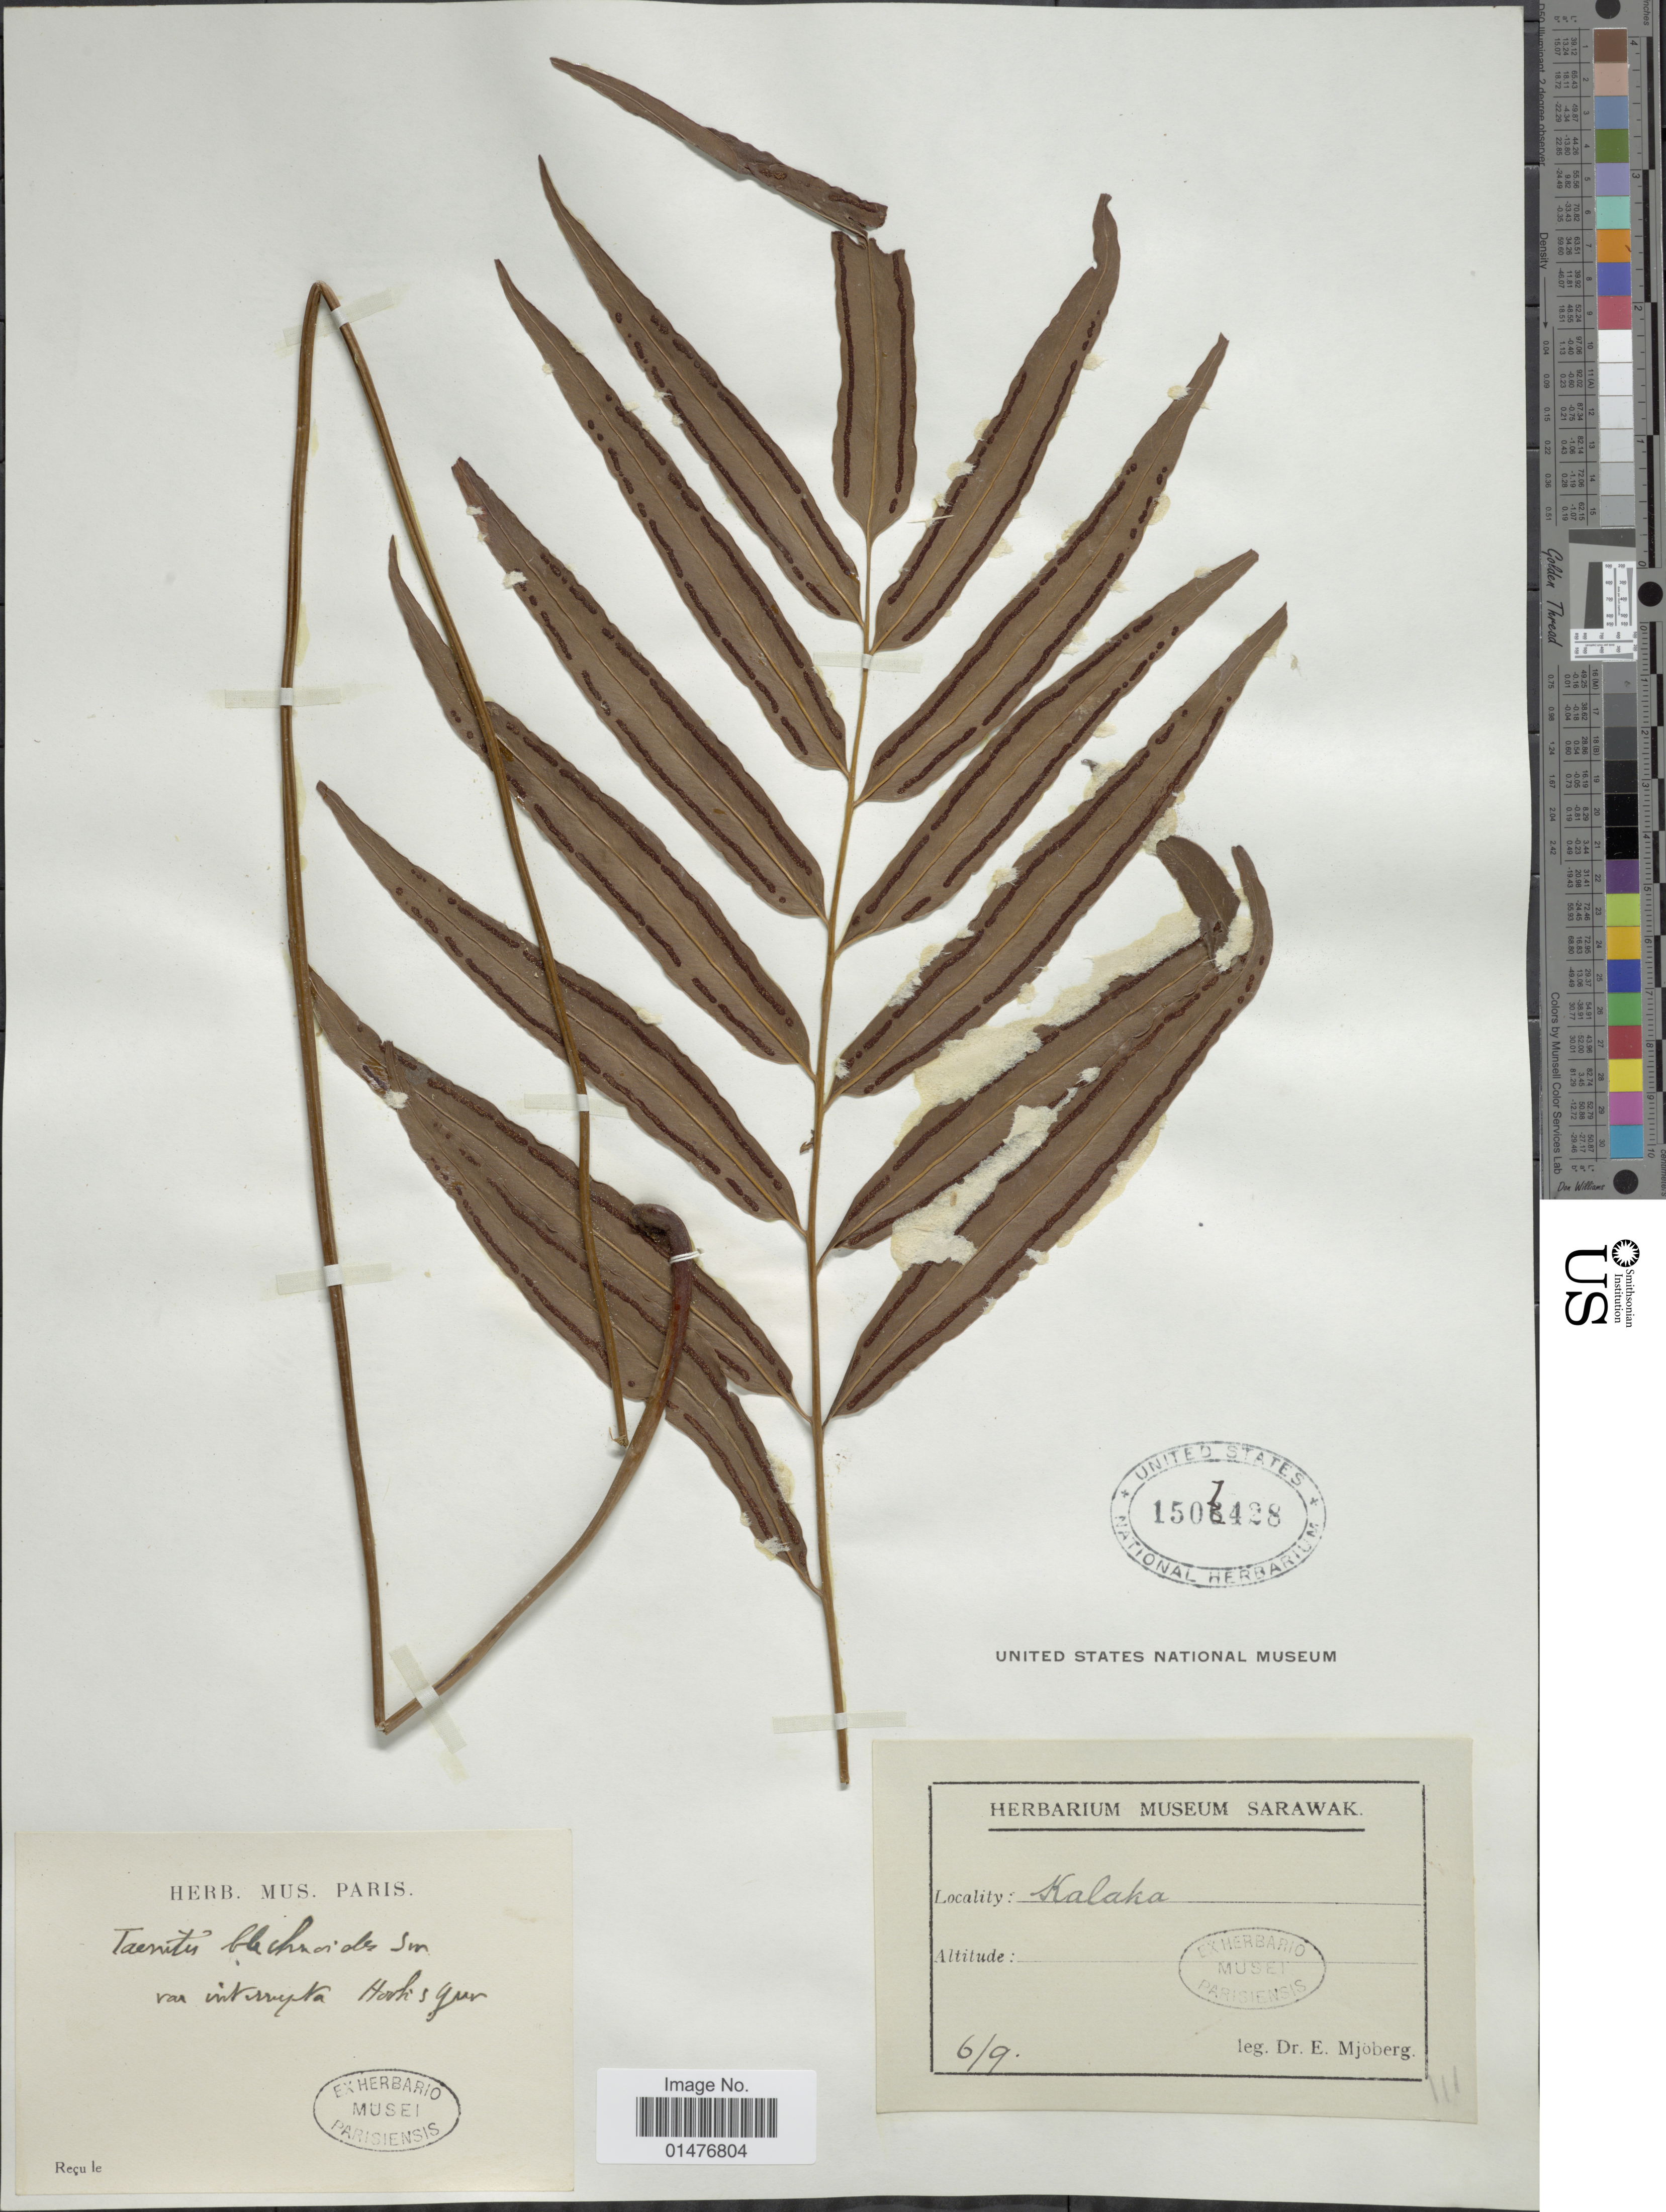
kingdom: Plantae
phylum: Tracheophyta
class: Polypodiopsida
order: Polypodiales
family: Pteridaceae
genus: Taenitis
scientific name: Taenitis blechnoides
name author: (Willd.) Sw.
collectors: E. Mjoberg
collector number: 3?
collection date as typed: Transcribed d/m/y: /6/9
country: Malaysia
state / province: Sarawak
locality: Kalaka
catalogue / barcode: US 1501428